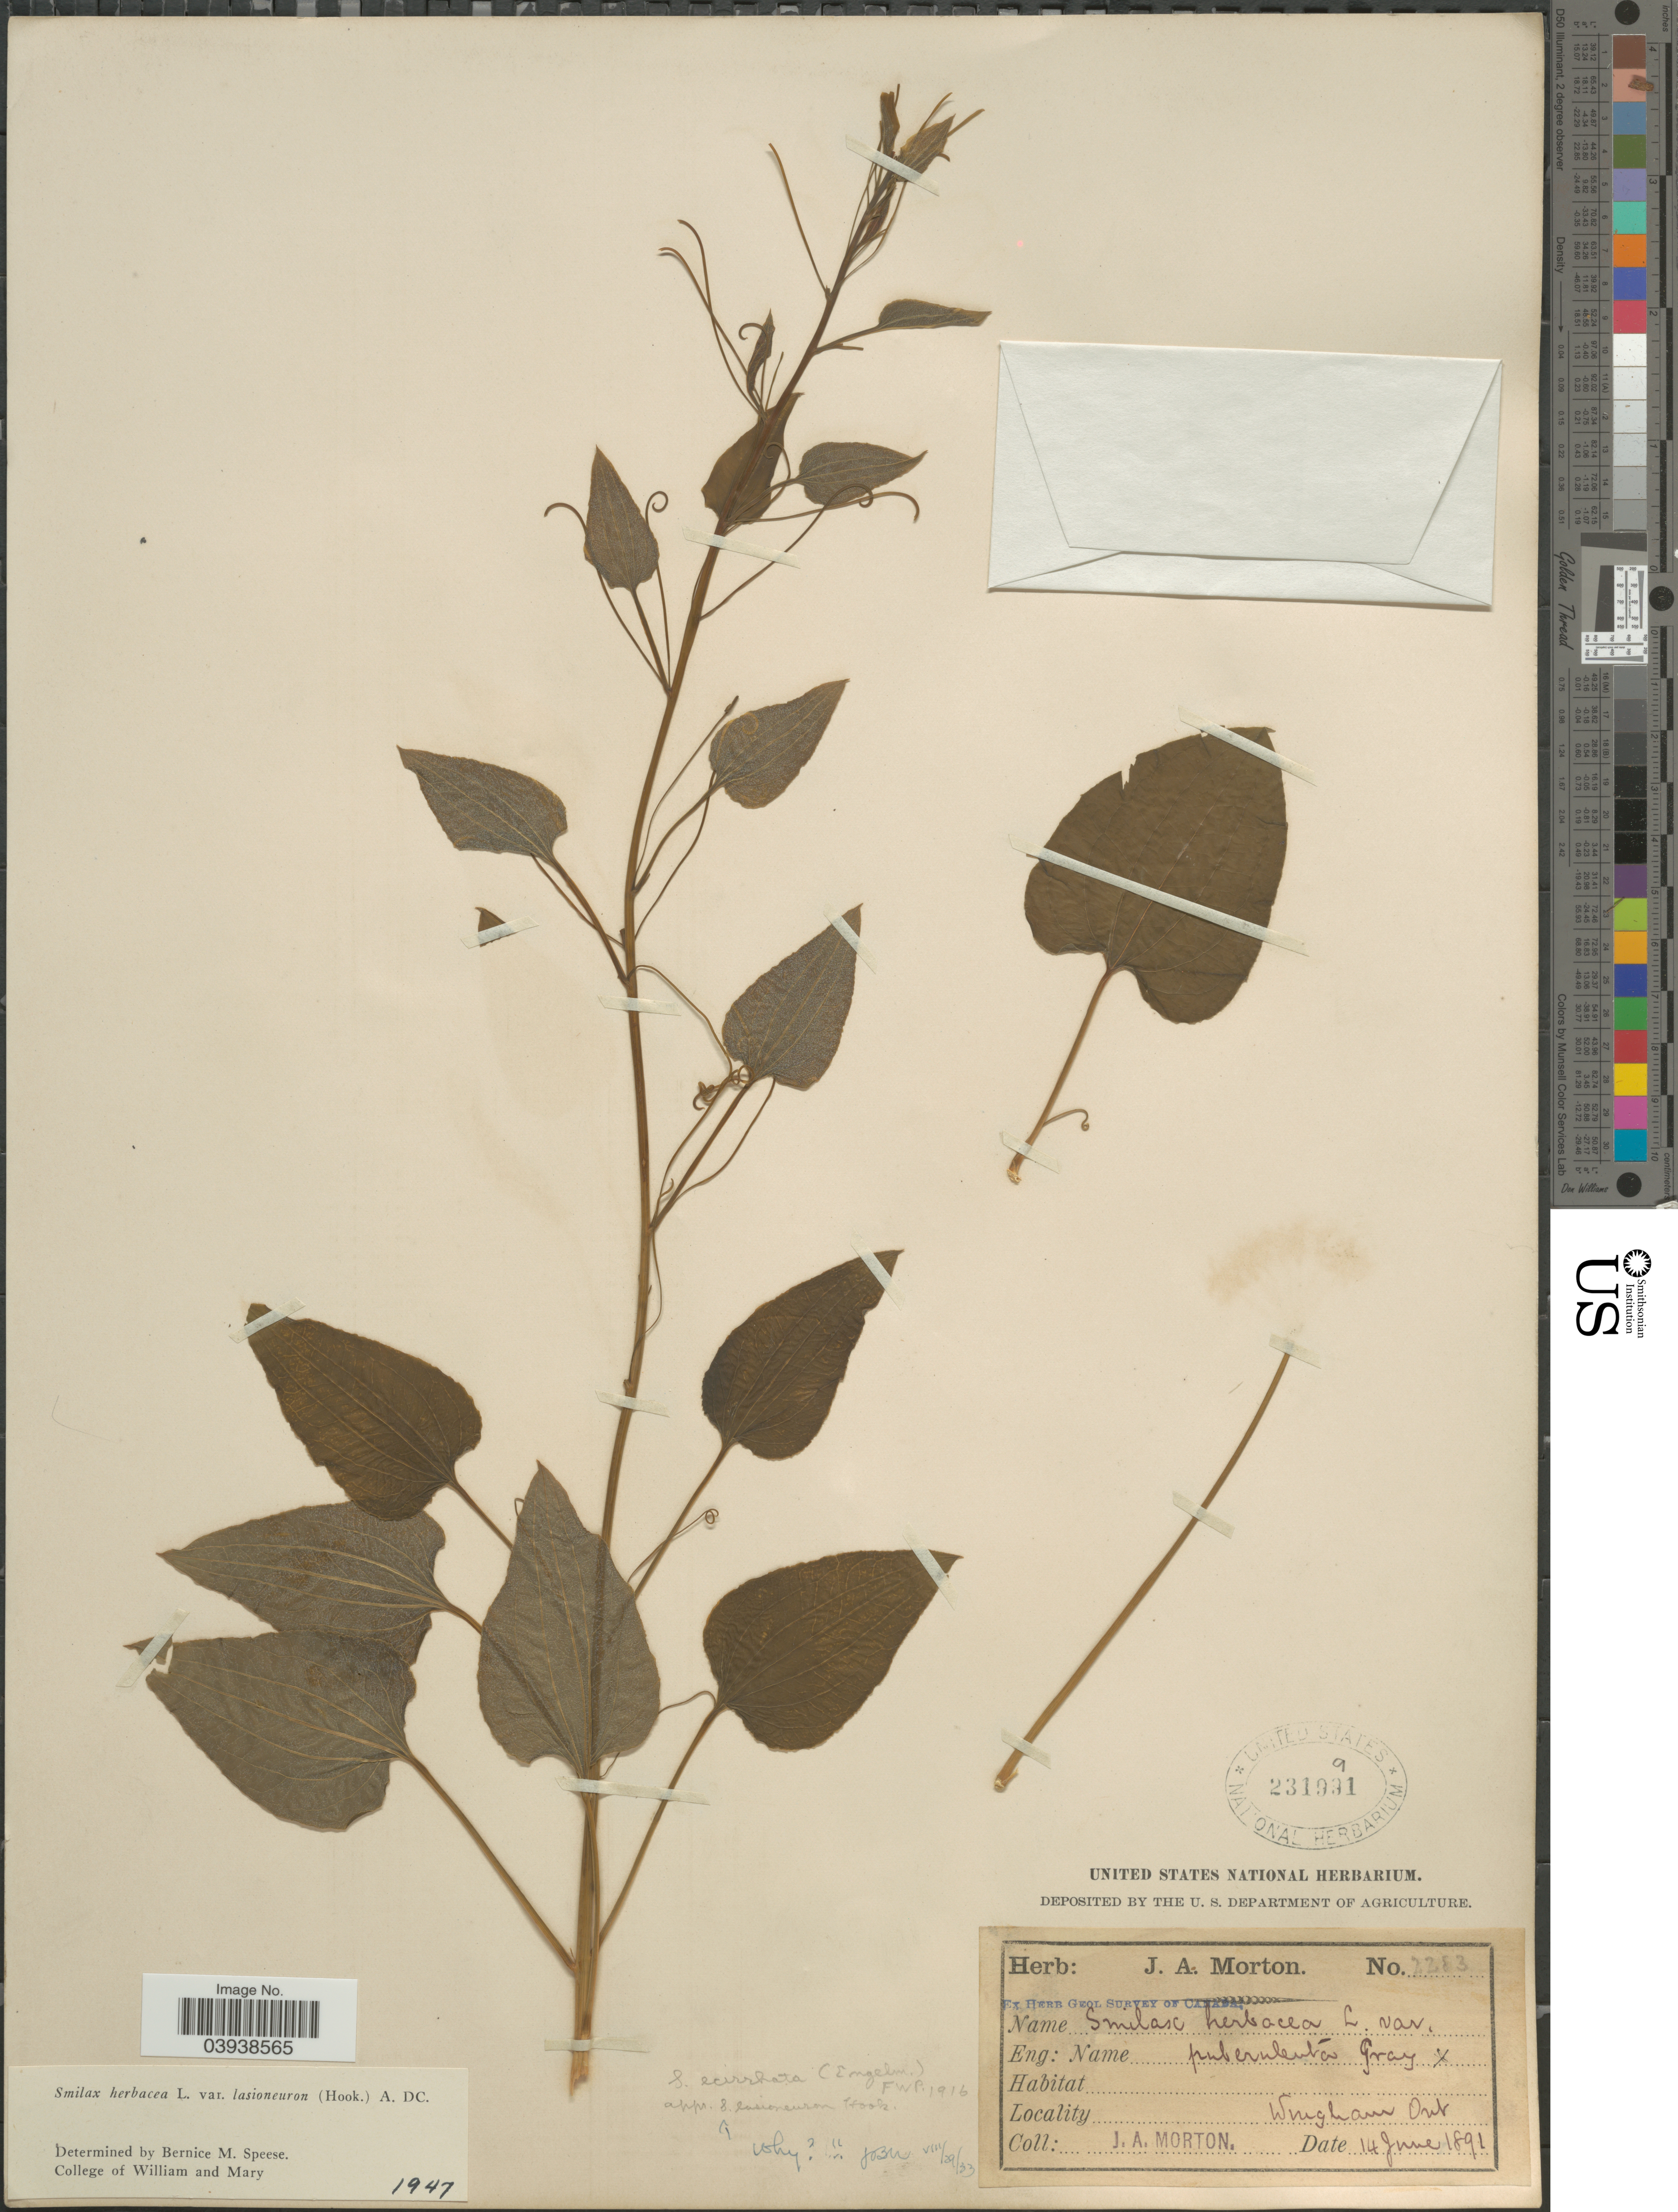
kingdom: Plantae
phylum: Tracheophyta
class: Liliopsida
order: Liliales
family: Smilacaceae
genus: Smilax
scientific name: Smilax herbacea var. lasioneuron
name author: (Hook.) A. DC.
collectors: J. A. Morton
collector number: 2283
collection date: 1891-06-14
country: Canada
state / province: Ontario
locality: Wingham.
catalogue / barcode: US 2319991